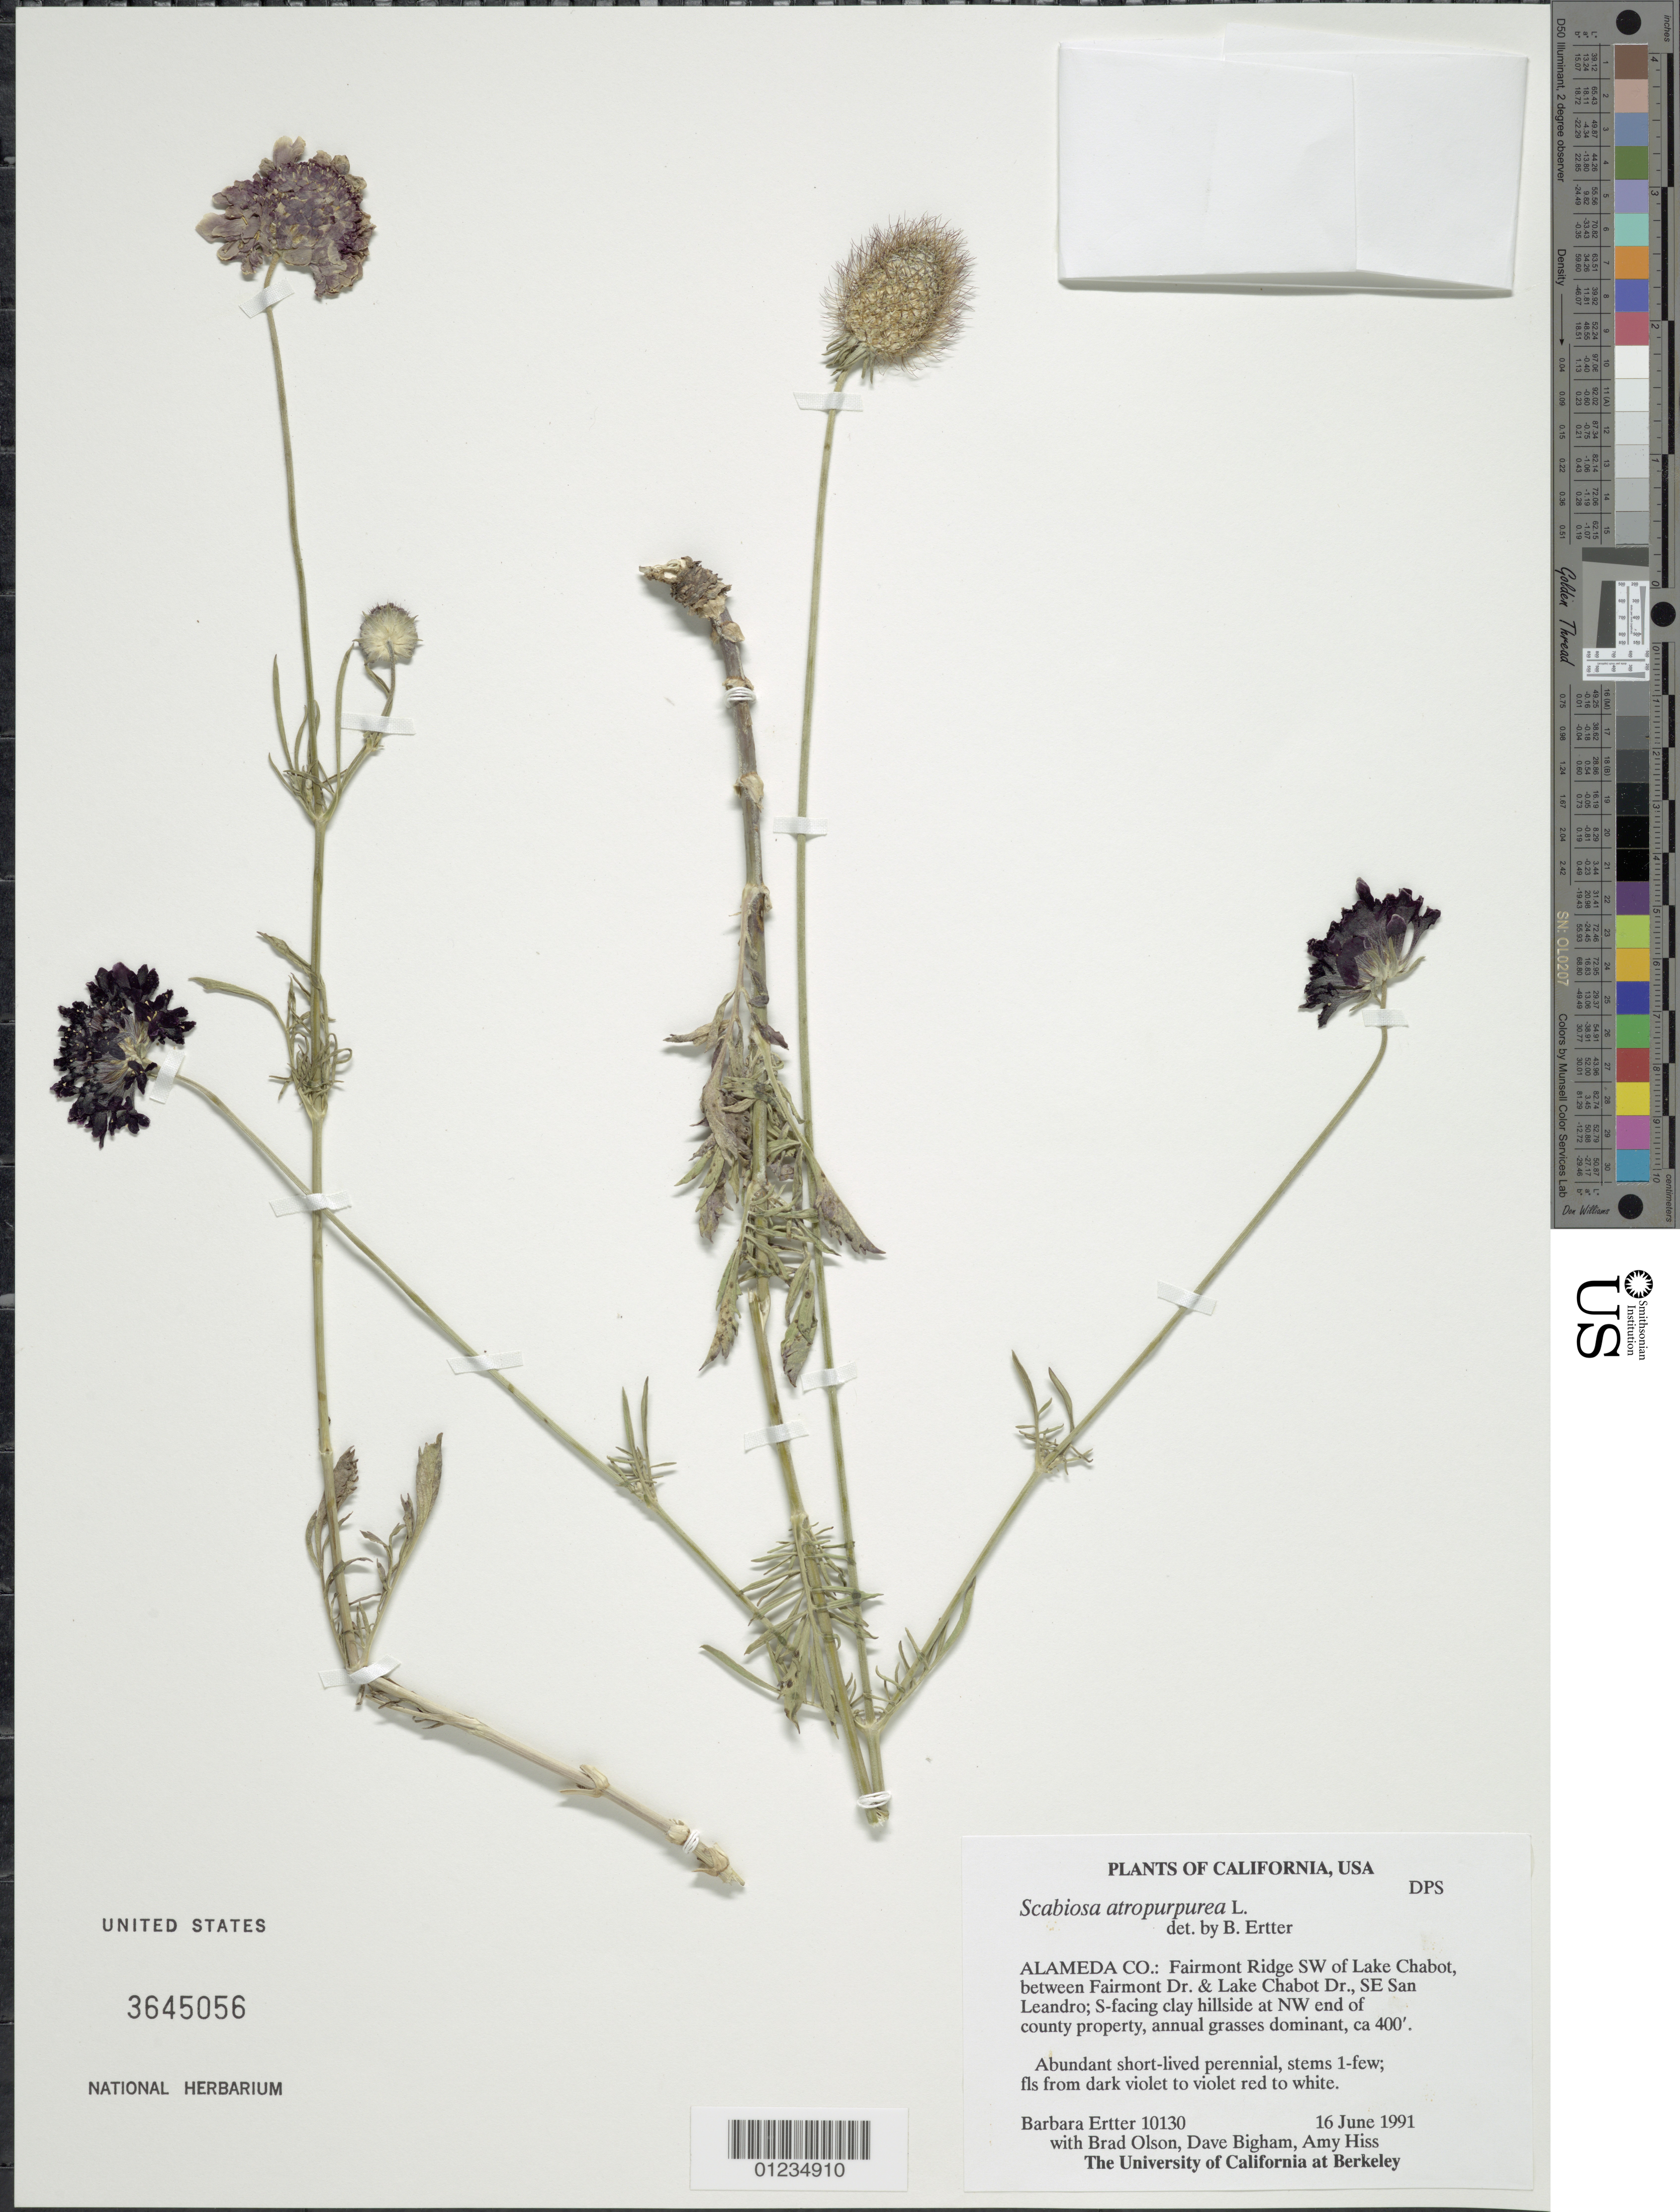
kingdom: Plantae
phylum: Tracheophyta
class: Magnoliopsida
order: Dipsacales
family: Caprifoliaceae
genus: Scabiosa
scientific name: Scabiosa atropurpurea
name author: L.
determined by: Ertter, Barbara J.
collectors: B. Ertter et al.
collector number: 10130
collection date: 1991-06-16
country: United States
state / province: California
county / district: Alameda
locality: Alameda Co.: Fairmont Ridge SW of Lake Chabot, between Fairmont Dr. and Lake Chabot Dr., SE San Leandro; S-facing clay hillside at NW end of county property.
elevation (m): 122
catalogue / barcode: US 3645056